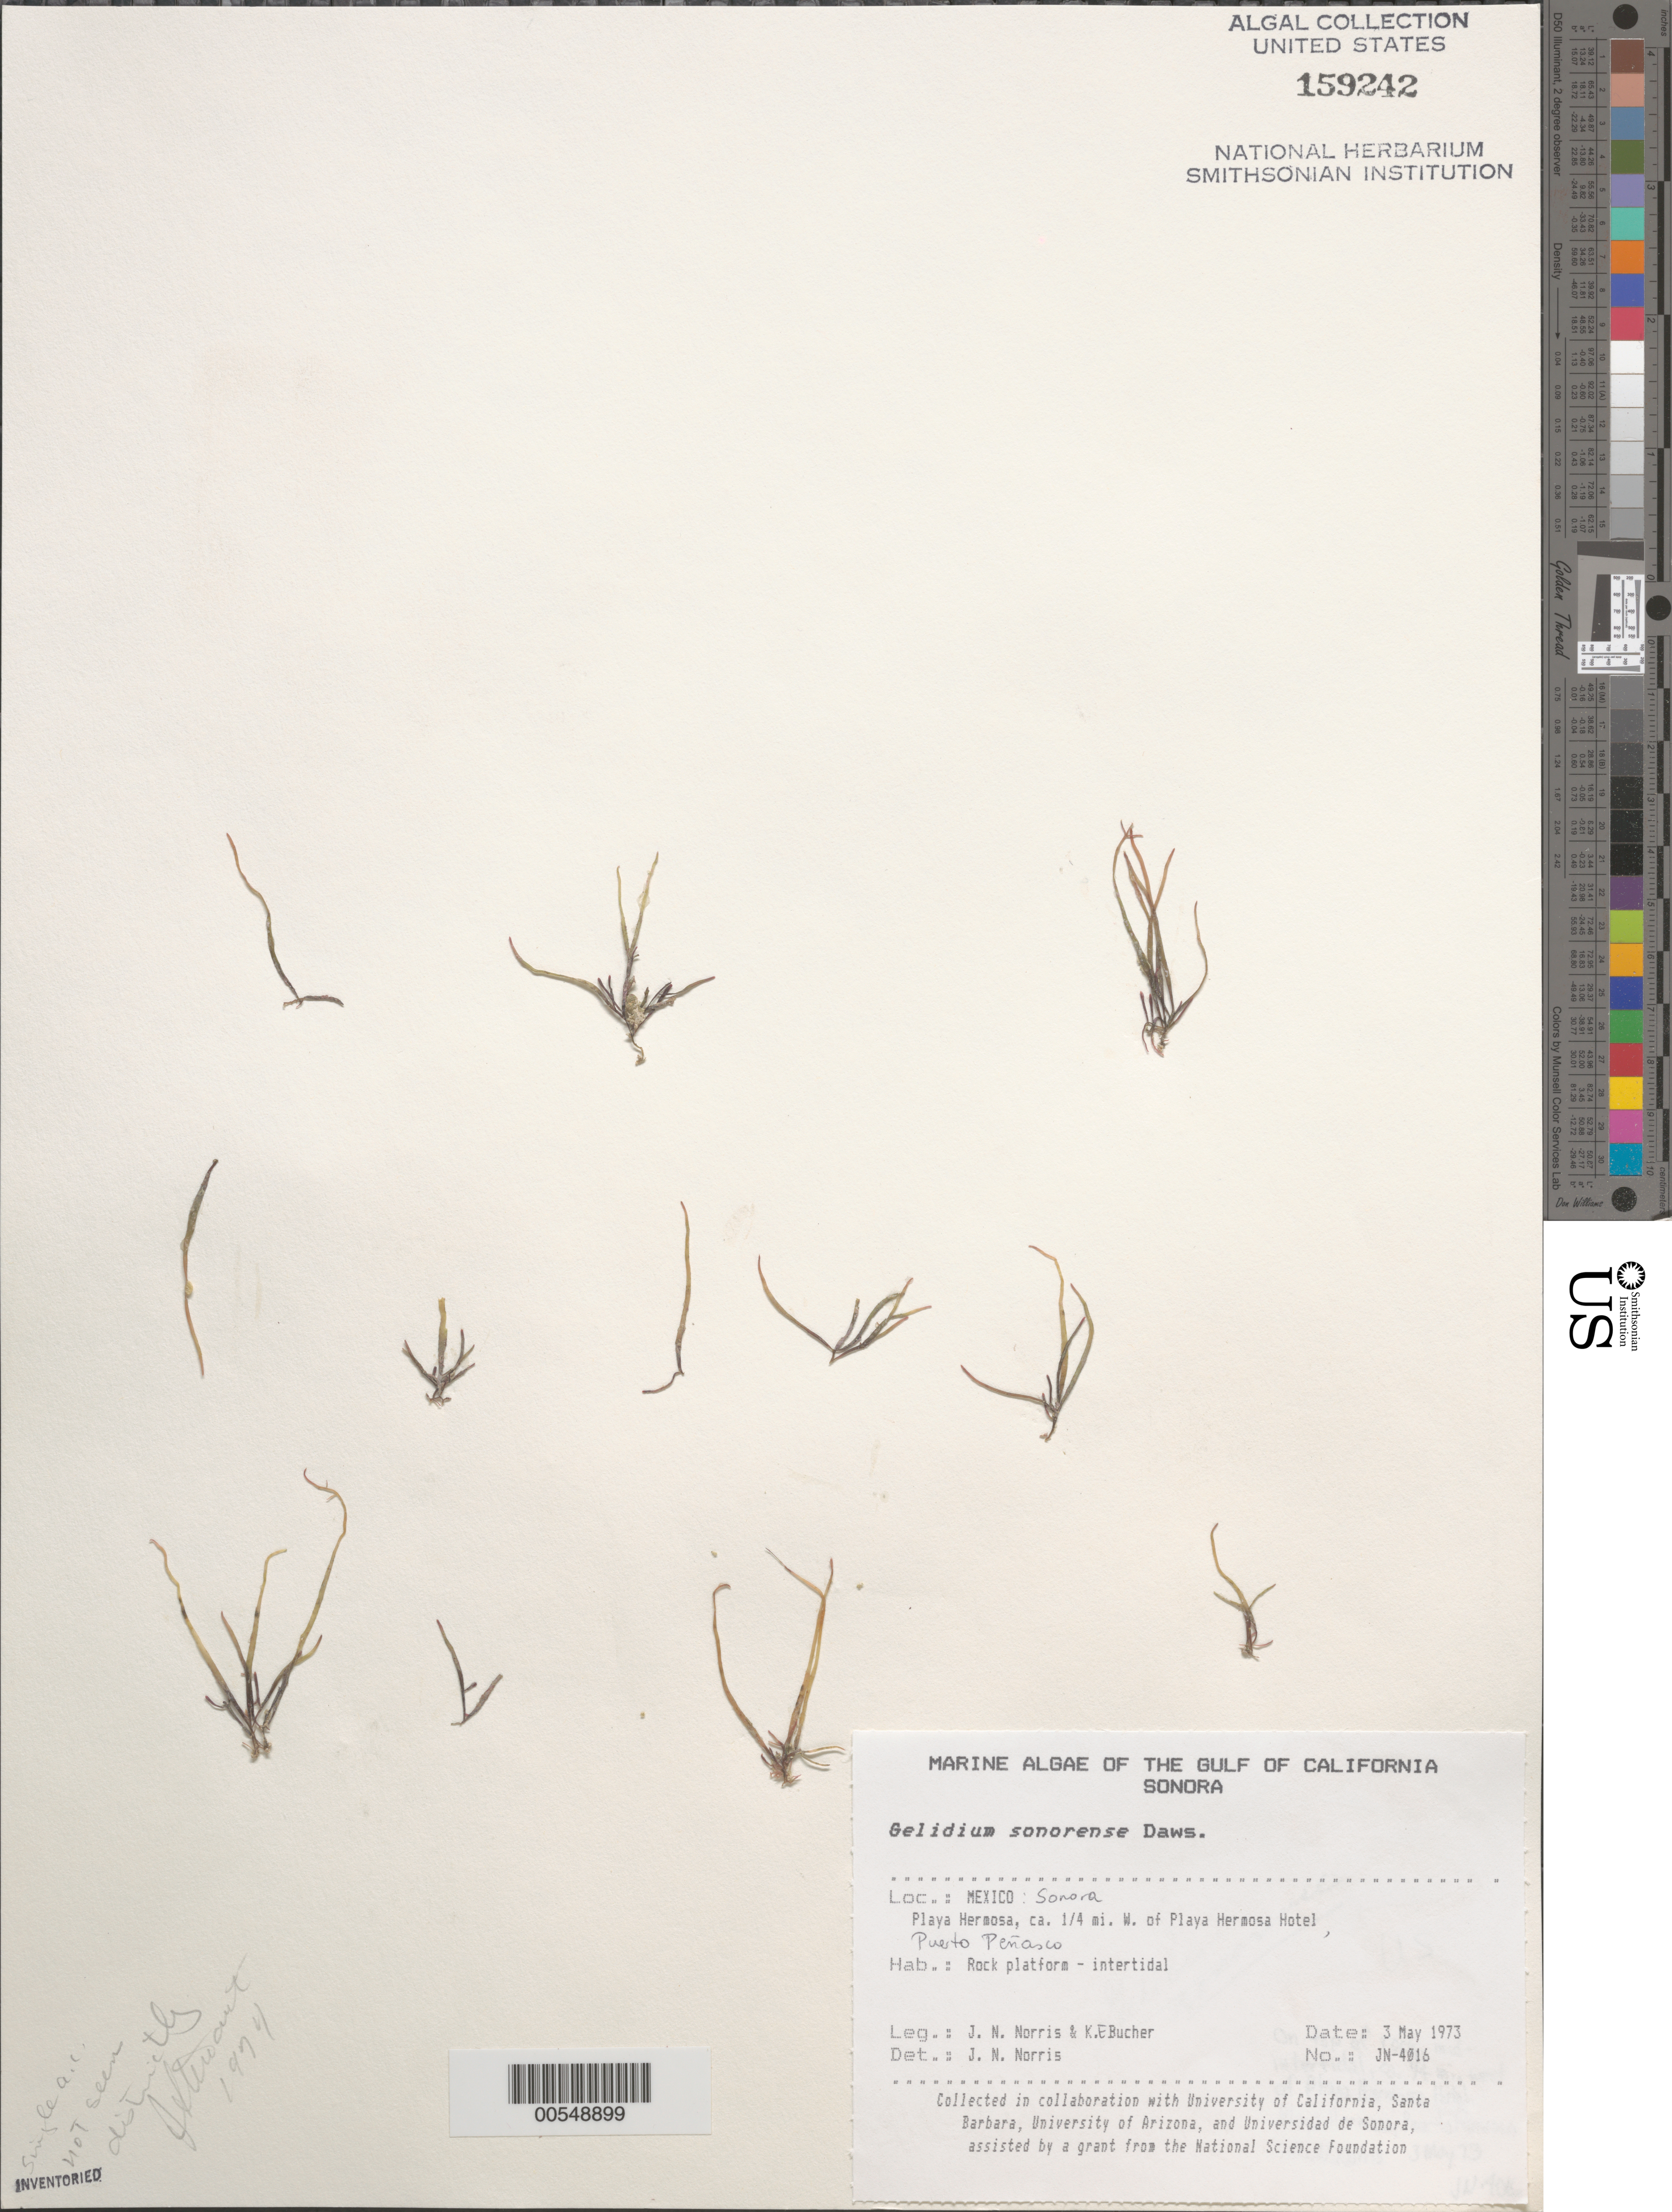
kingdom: Plantae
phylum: Rhodophyta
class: Florideophyceae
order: Gelidiales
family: Pterocladiaceae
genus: Pterocladia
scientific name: Pterocladia sonorense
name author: (E.Y. Dawson) J.G.Stewart & J.N. Norris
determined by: Algae name updating Project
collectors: J. N. Norris & K. E. Bucher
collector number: JN-4016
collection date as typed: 03 May 1973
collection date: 1973-05-03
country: Mexico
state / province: Sonora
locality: Playa Hermosa, Puerto Penasco, ca. 0.25 mile west of Playa Hermosa Hotel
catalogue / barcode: US 159242